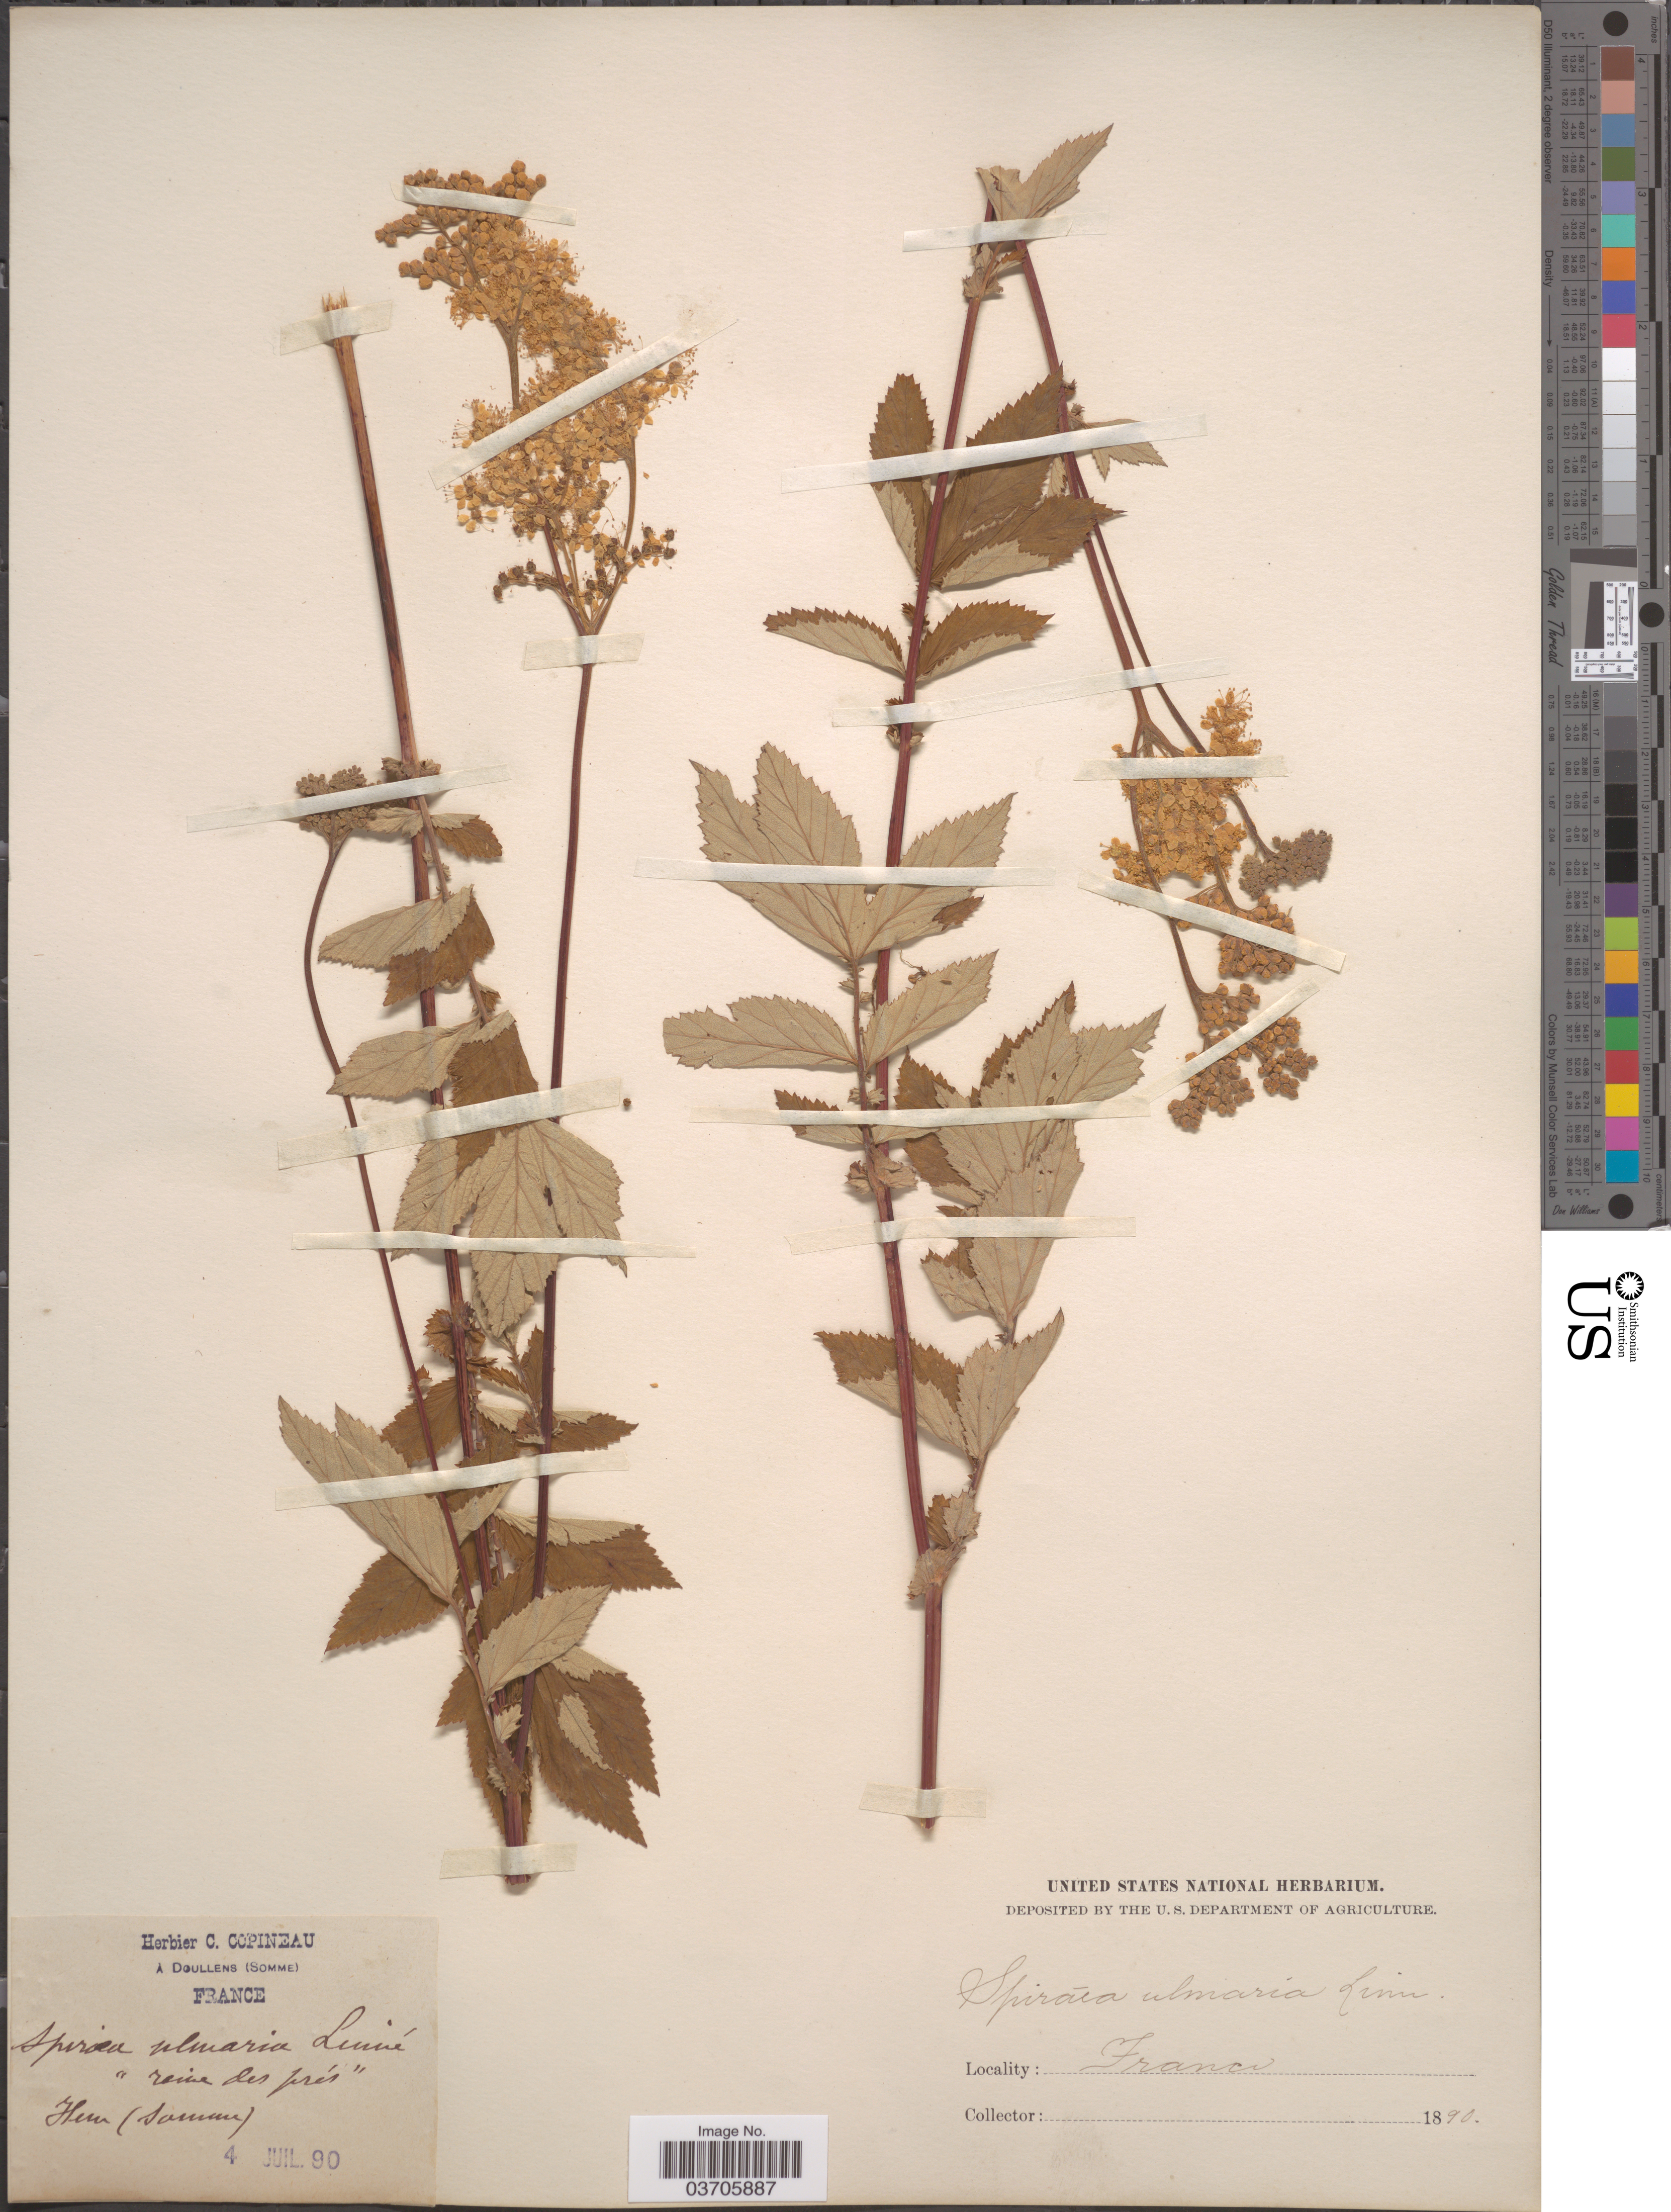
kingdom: Plantae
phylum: Tracheophyta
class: Magnoliopsida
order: Rosales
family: Rosaceae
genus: Filipendula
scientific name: Filipendula ulmaria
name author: (L.) Maxim.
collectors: ex herb. C. Copineau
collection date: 1890-07-04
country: France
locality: Hem (Somme).